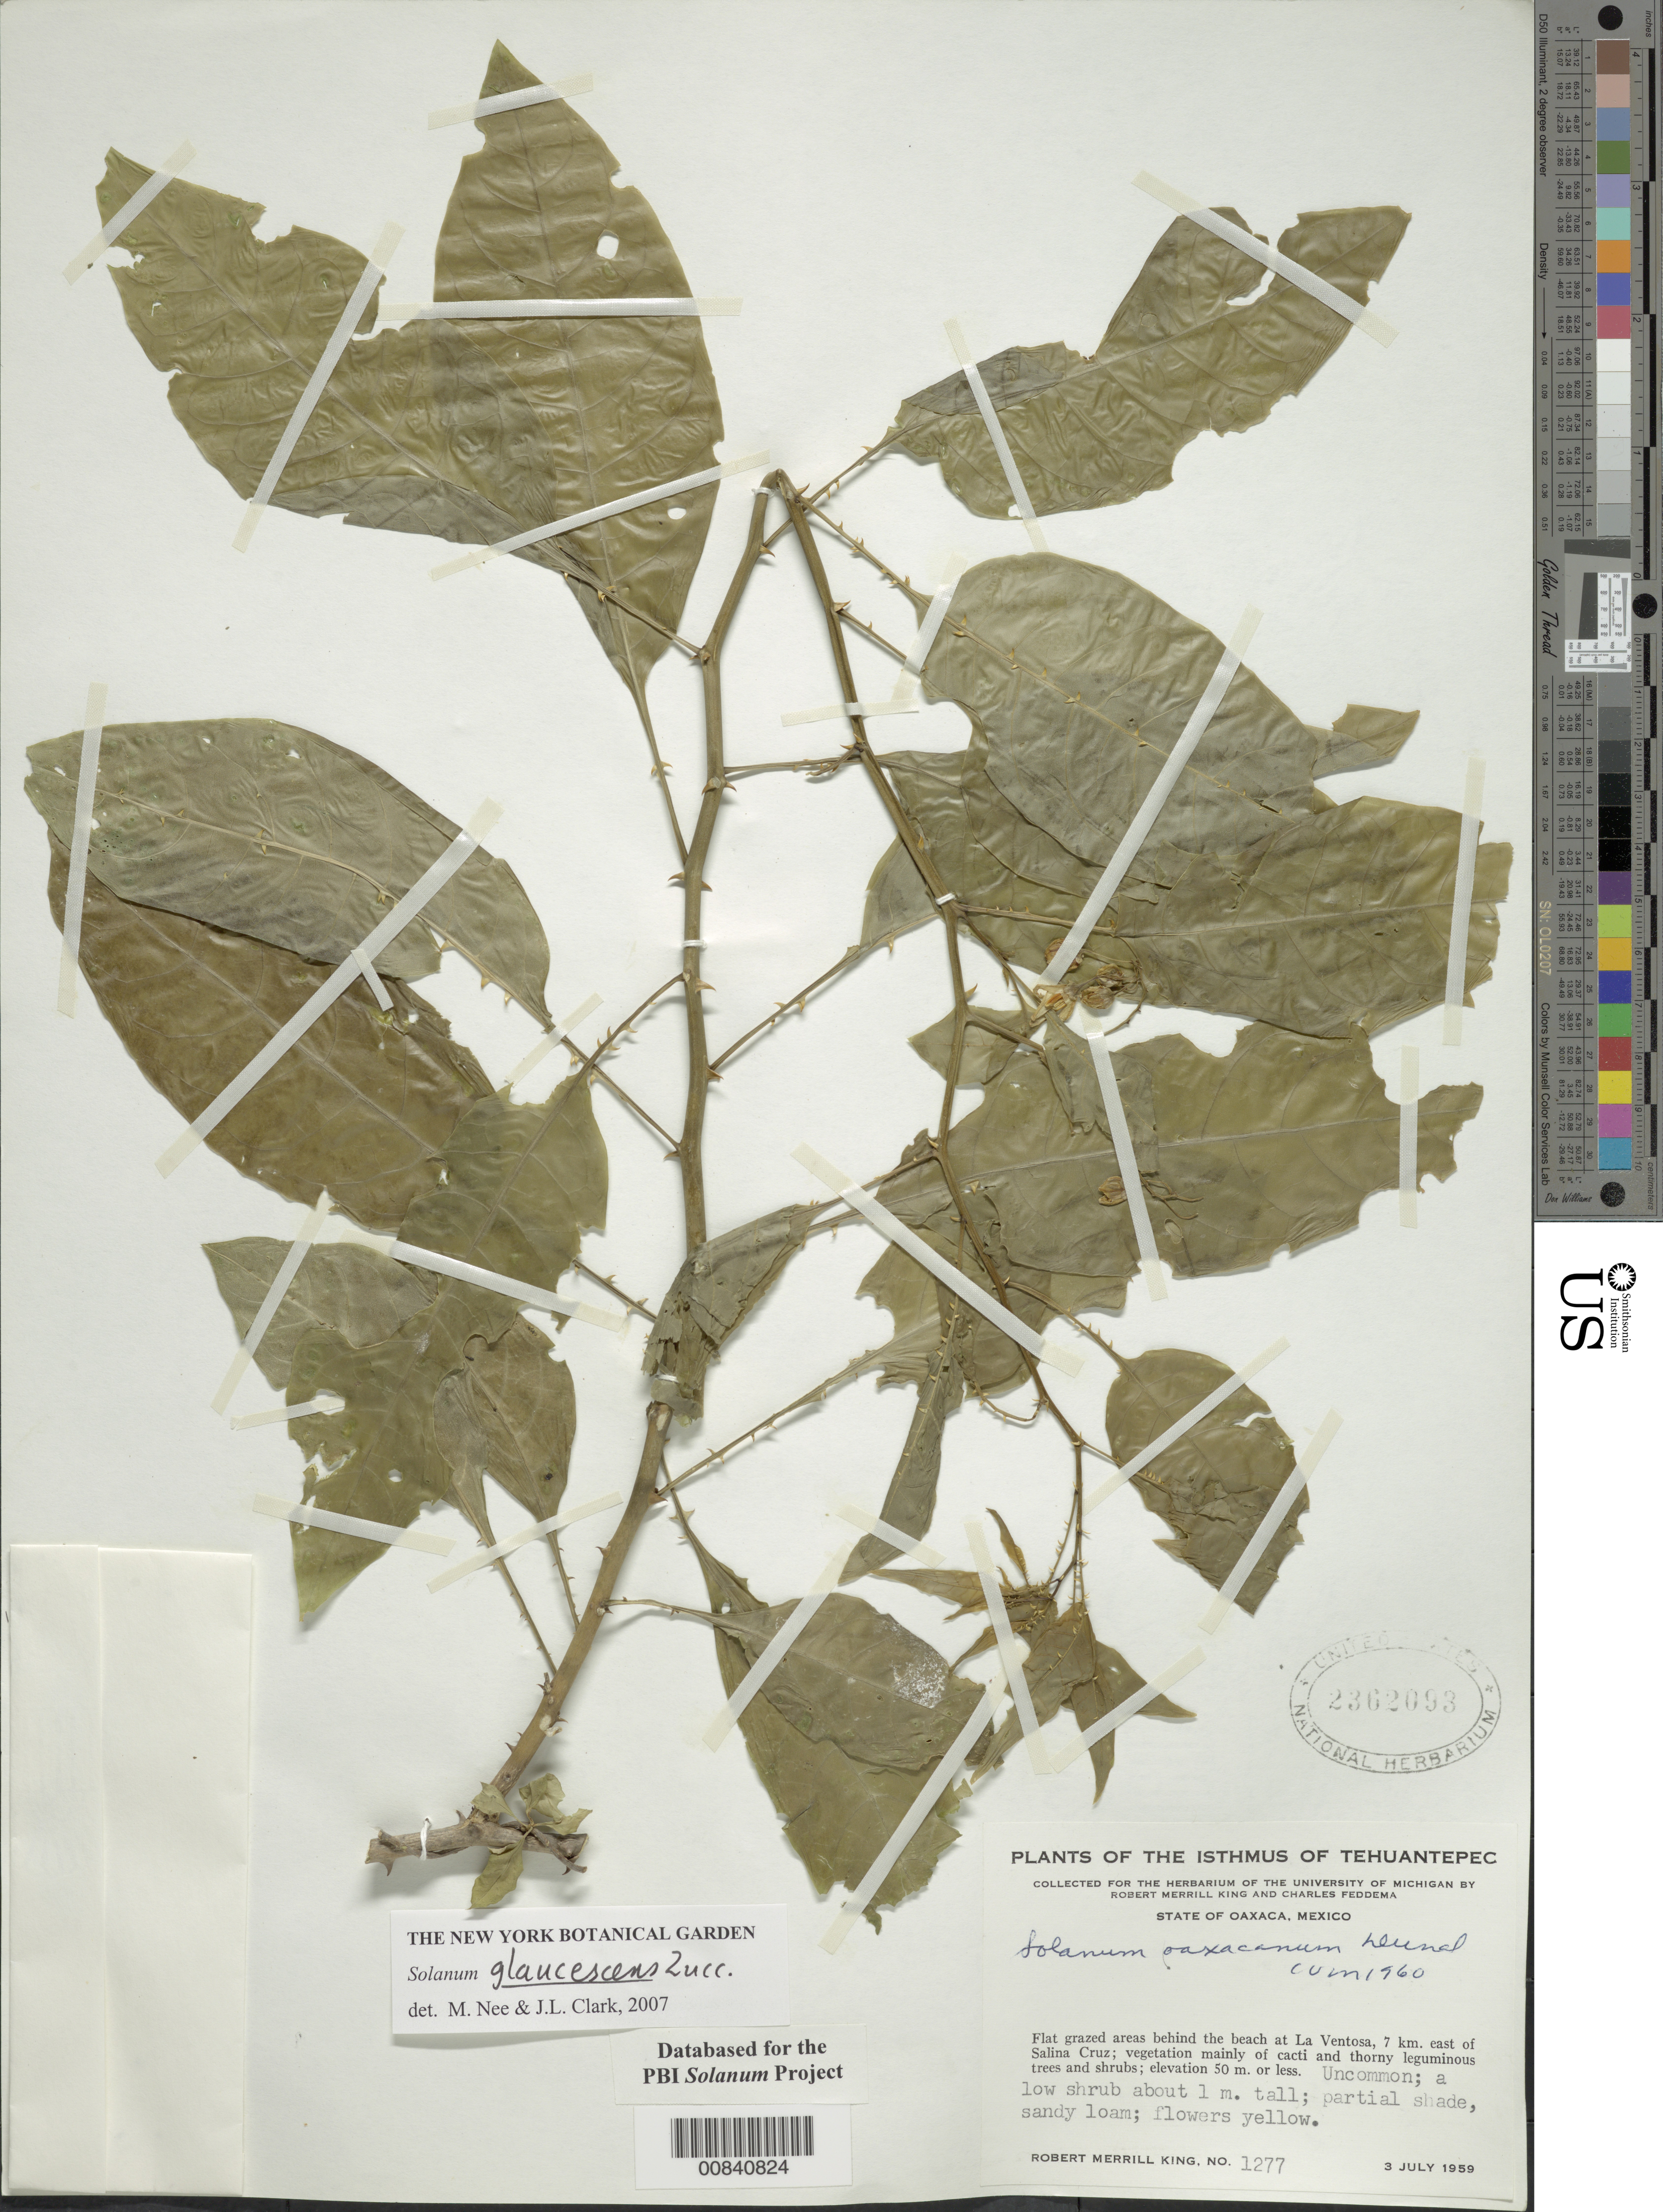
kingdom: Plantae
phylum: Tracheophyta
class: Magnoliopsida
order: Solanales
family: Solanaceae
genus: Solanum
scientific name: Solanum glaucescens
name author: Zucc.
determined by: Clark, J. L., (SEL), The Marie Selby Botanical Garden (UNITED STATES)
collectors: R. M. King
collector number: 1277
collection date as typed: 3 Jul 1959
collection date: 1959-07-03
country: Mexico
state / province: Oaxaca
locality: Flat grazed areas behind the beach at La Ventosa, 7 km east of Salina Cruz.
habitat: vegetation mainly of cacti and thorny leguminous trees and shrubs. partial shade; sandy loam.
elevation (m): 50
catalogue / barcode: US 2362093